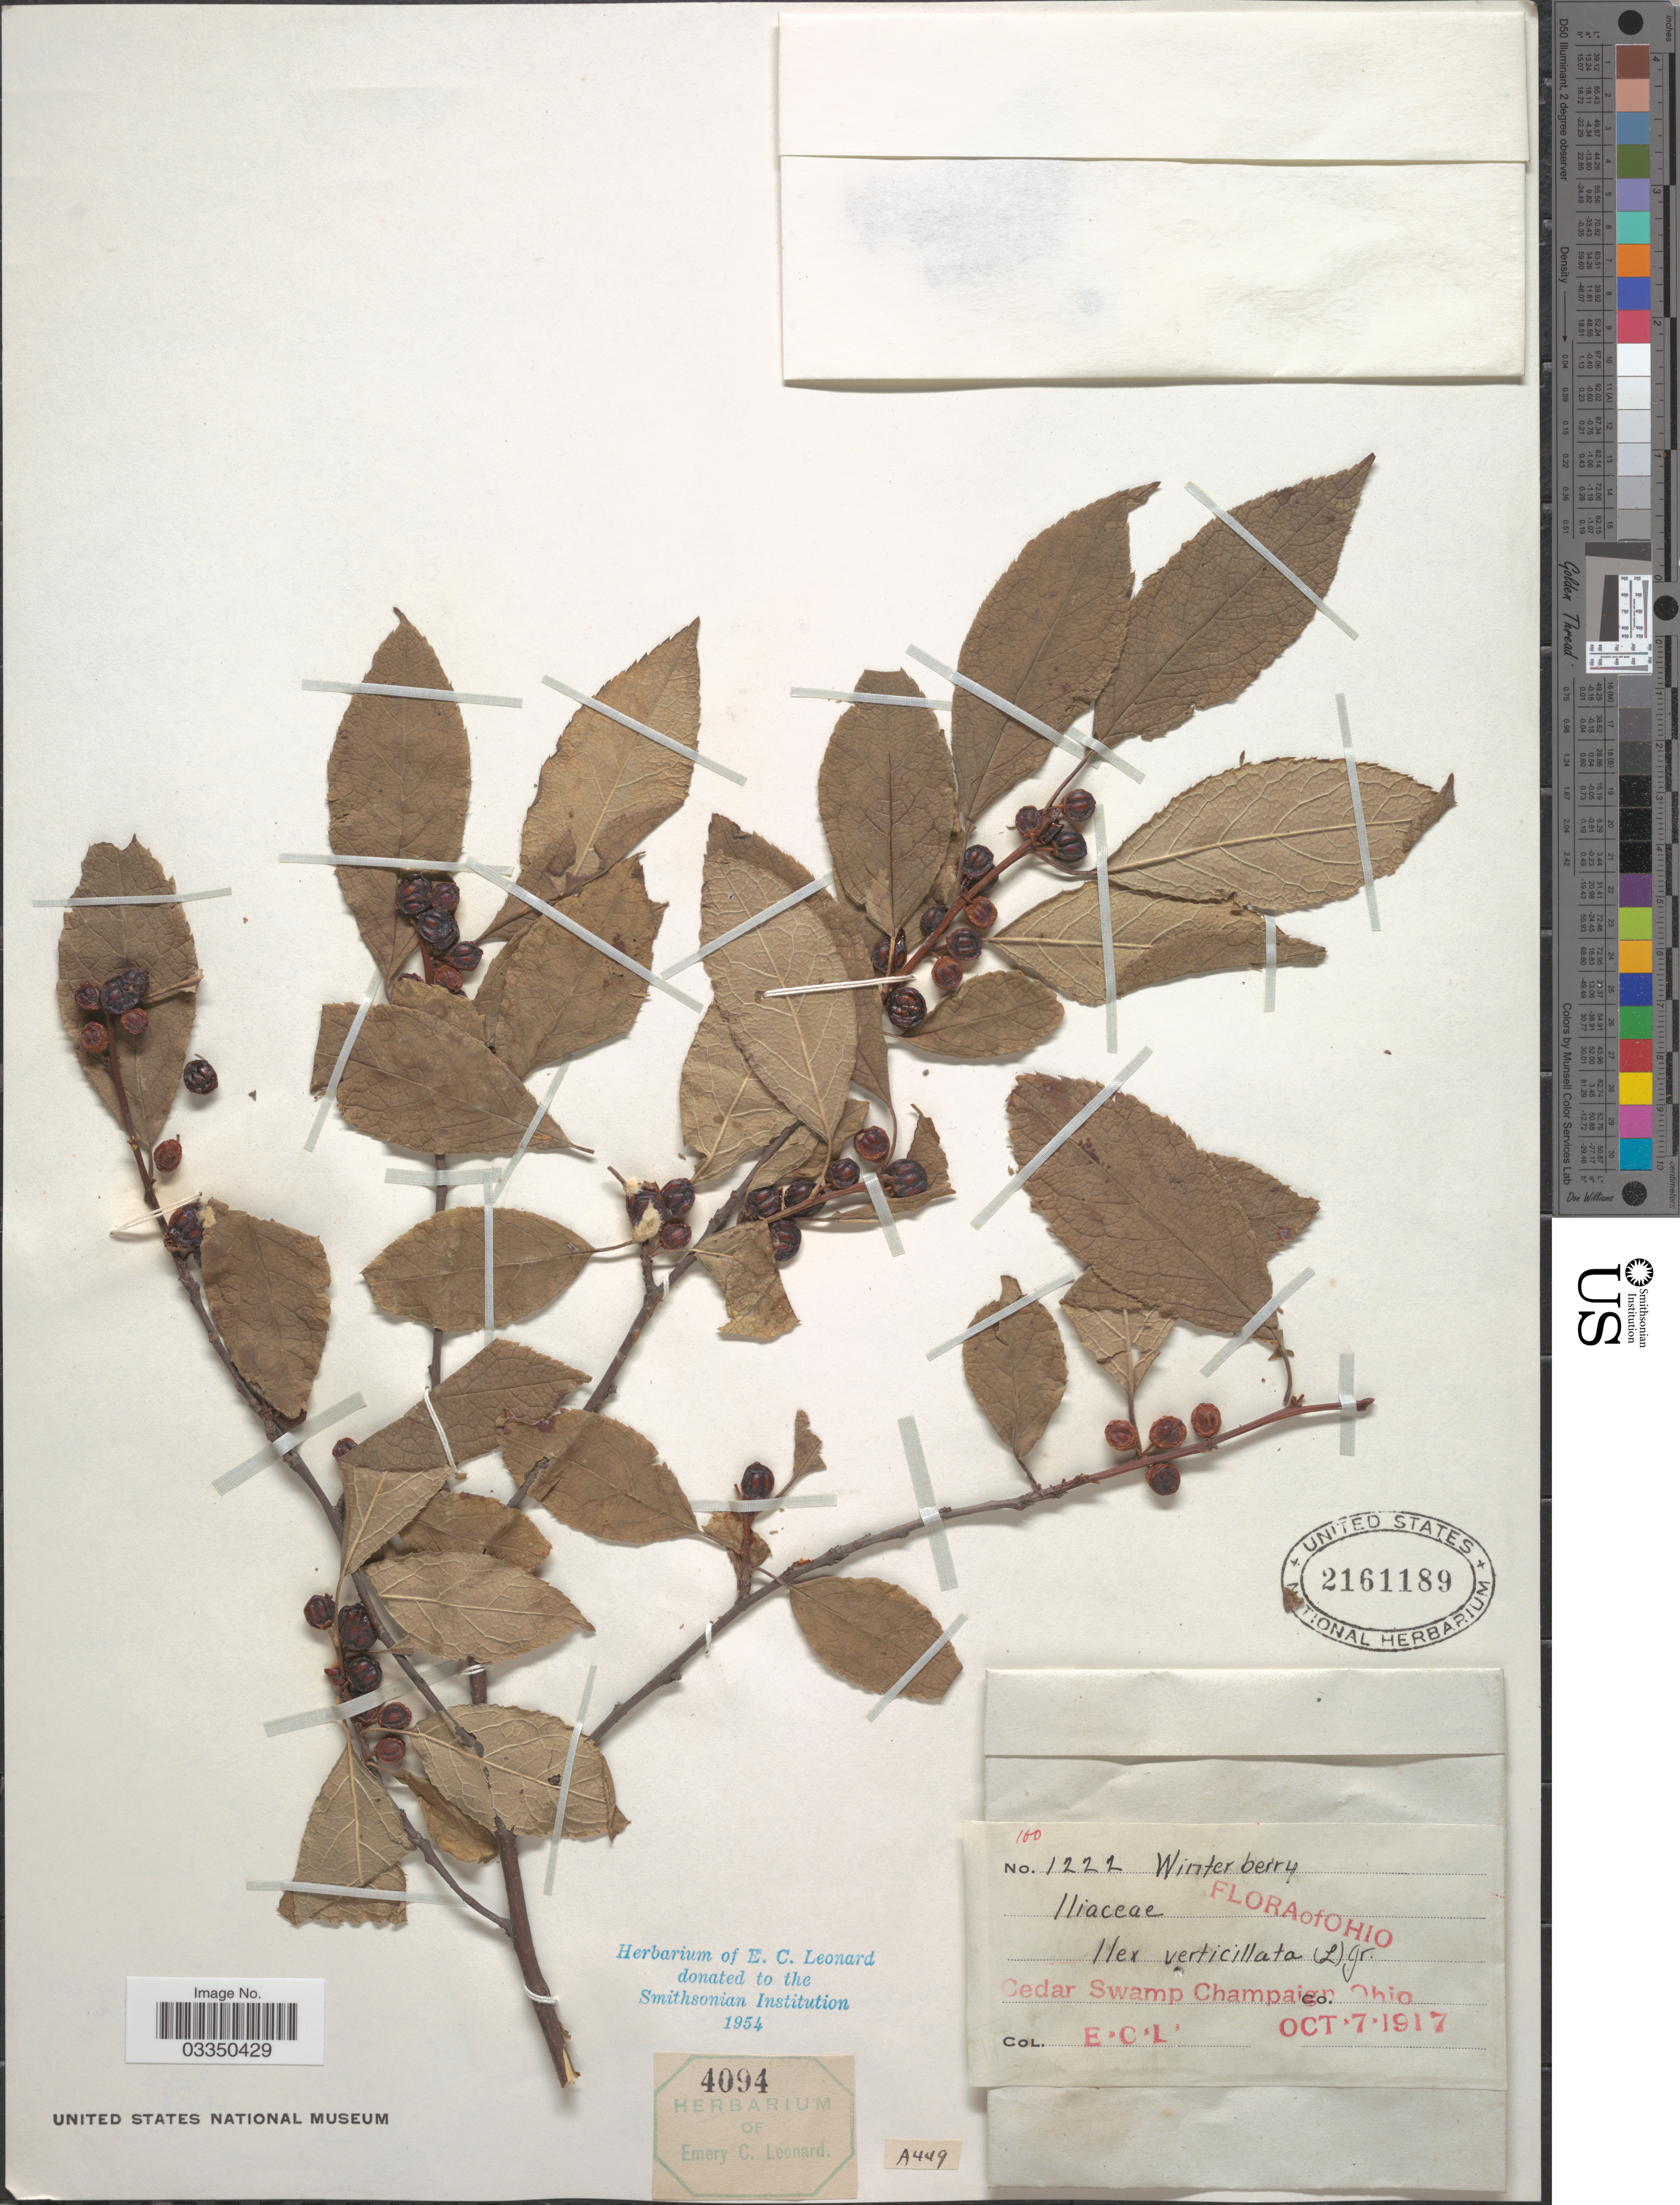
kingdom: Plantae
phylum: Tracheophyta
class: Magnoliopsida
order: Aquifoliales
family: Aquifoliaceae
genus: Ilex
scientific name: Ilex verticillata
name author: (L.) A. Gray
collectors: E. C. Leonard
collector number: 1222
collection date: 1917-10-07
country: United States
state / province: Ohio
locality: Cedar Swamp Champaign.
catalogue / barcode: US 2161189